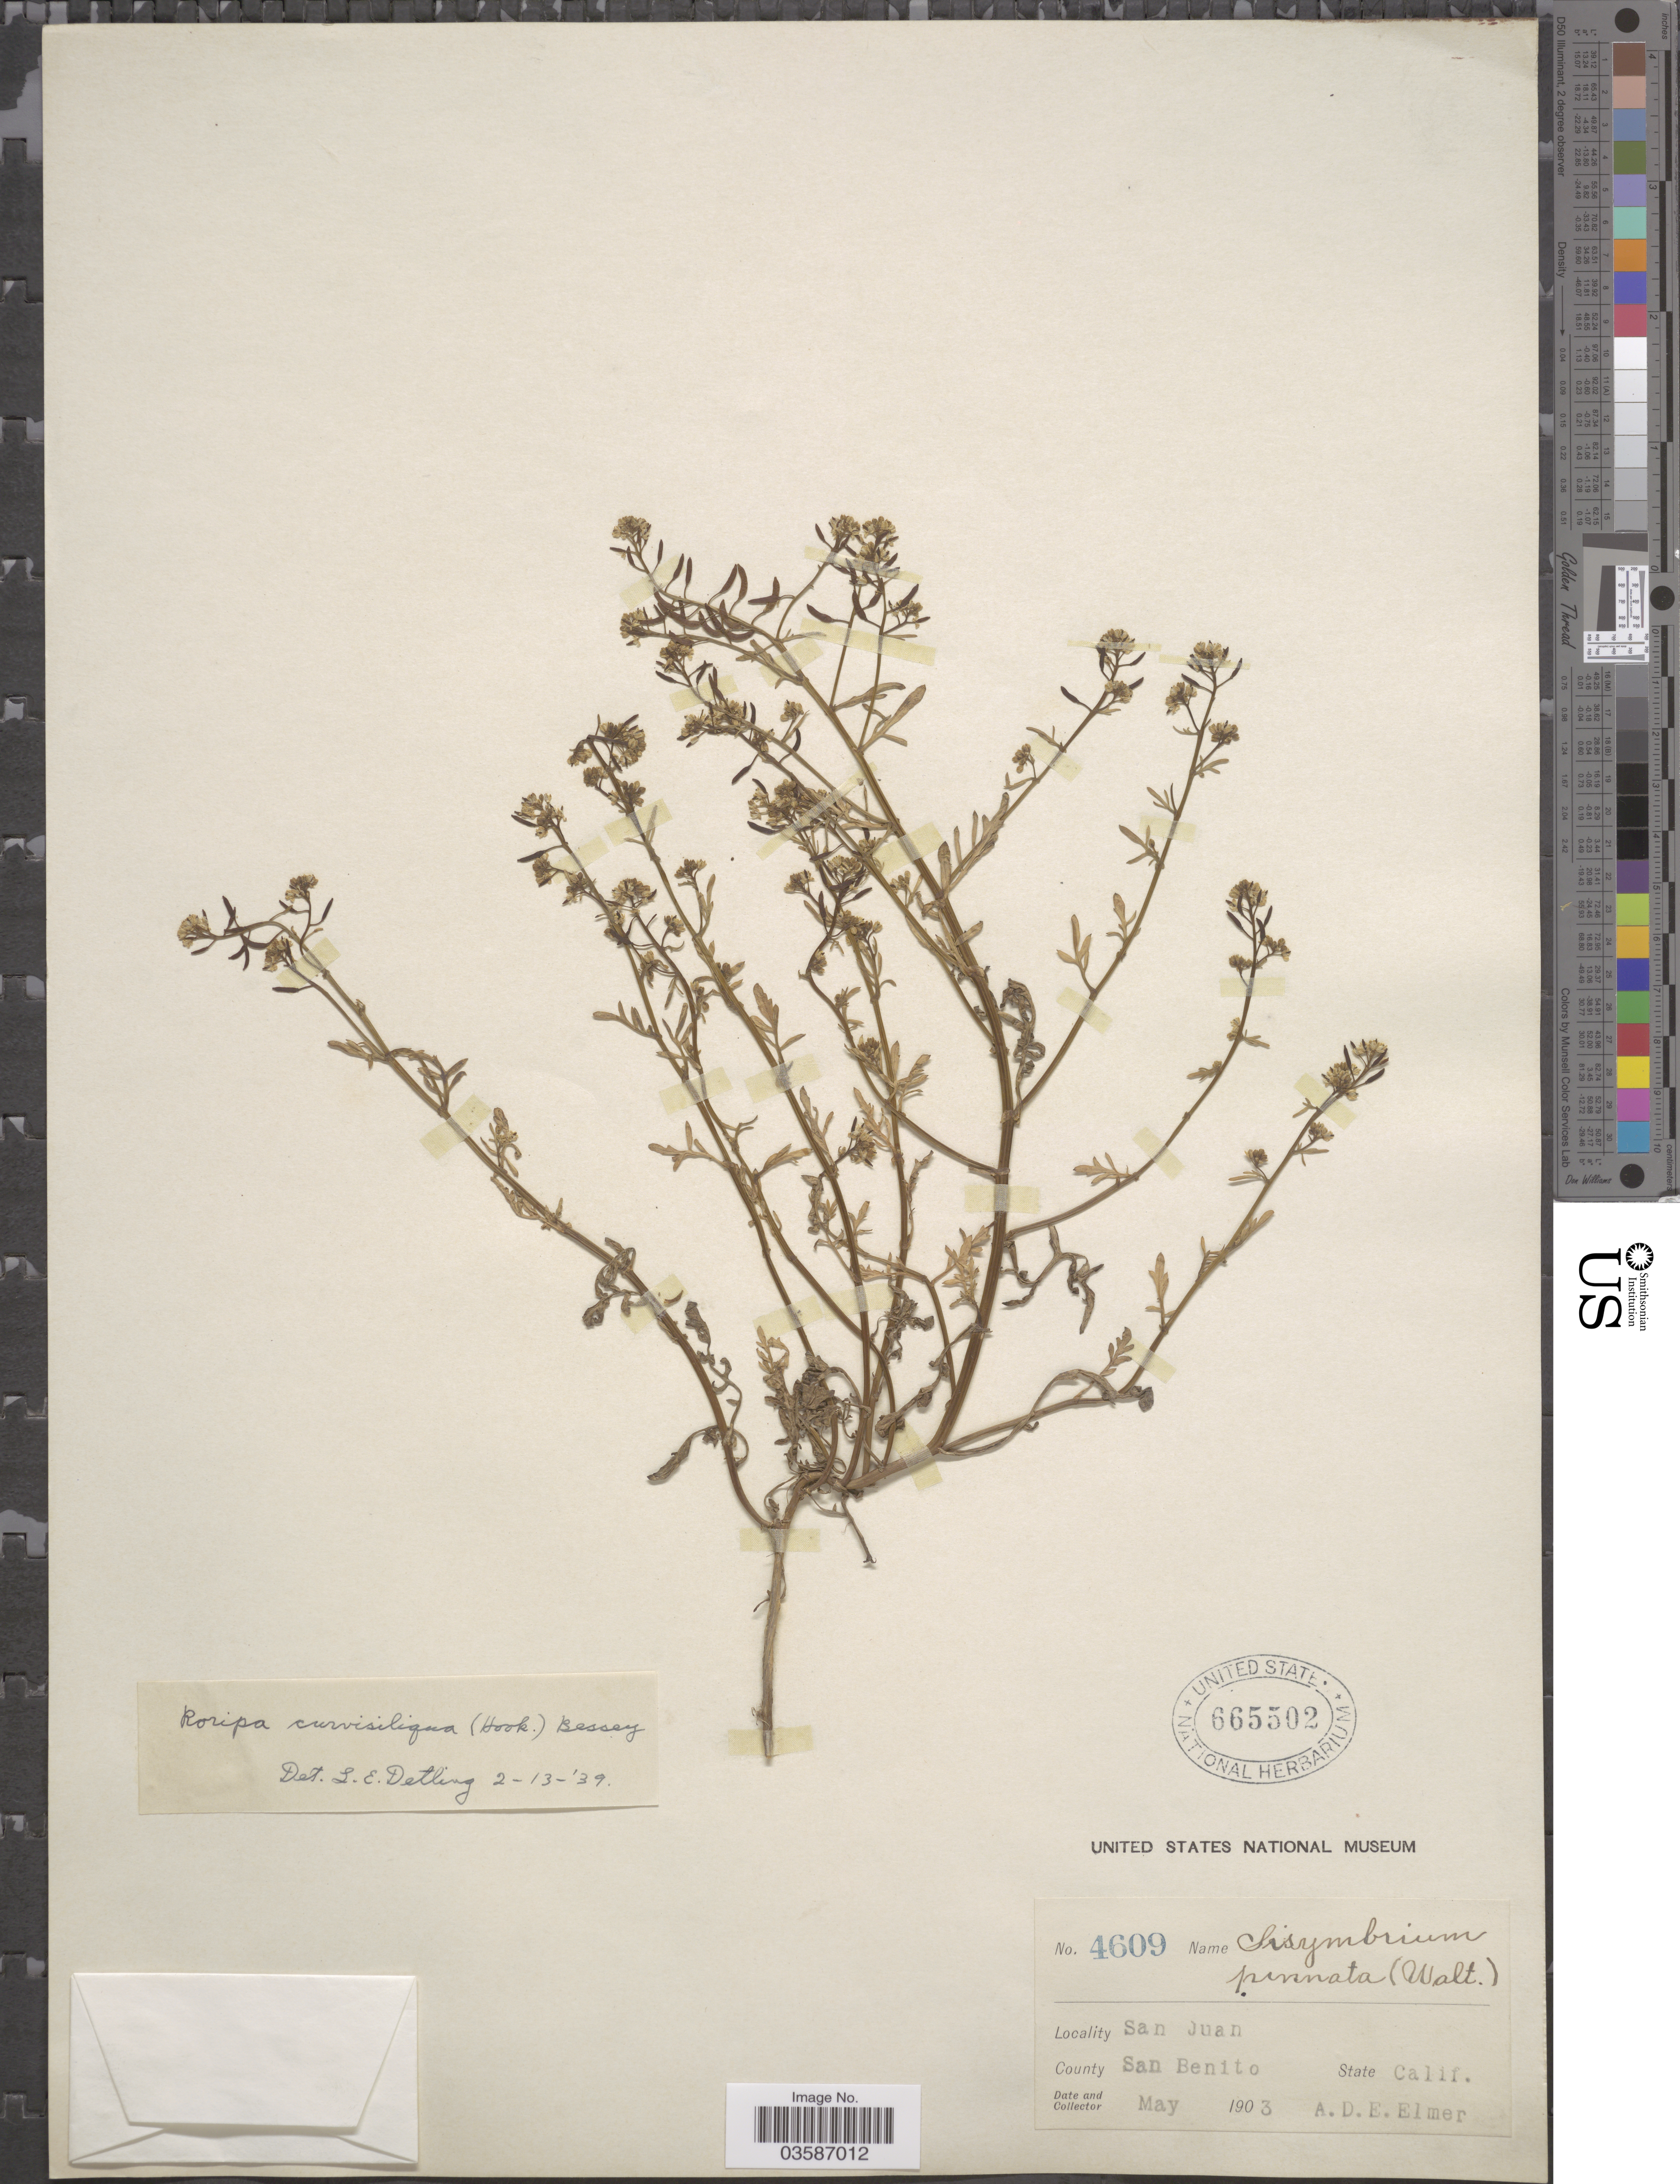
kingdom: Plantae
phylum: Tracheophyta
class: Magnoliopsida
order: Brassicales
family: Brassicaceae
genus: Rorippa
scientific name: Rorippa curvisiliqua var. curvisiliqua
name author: (Hook.) Bessey ex Britton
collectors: A. D. E. Elmer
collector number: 4609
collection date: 1903-05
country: United States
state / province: California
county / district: San Benito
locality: San Juan. County San Benito.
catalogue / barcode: US 665502